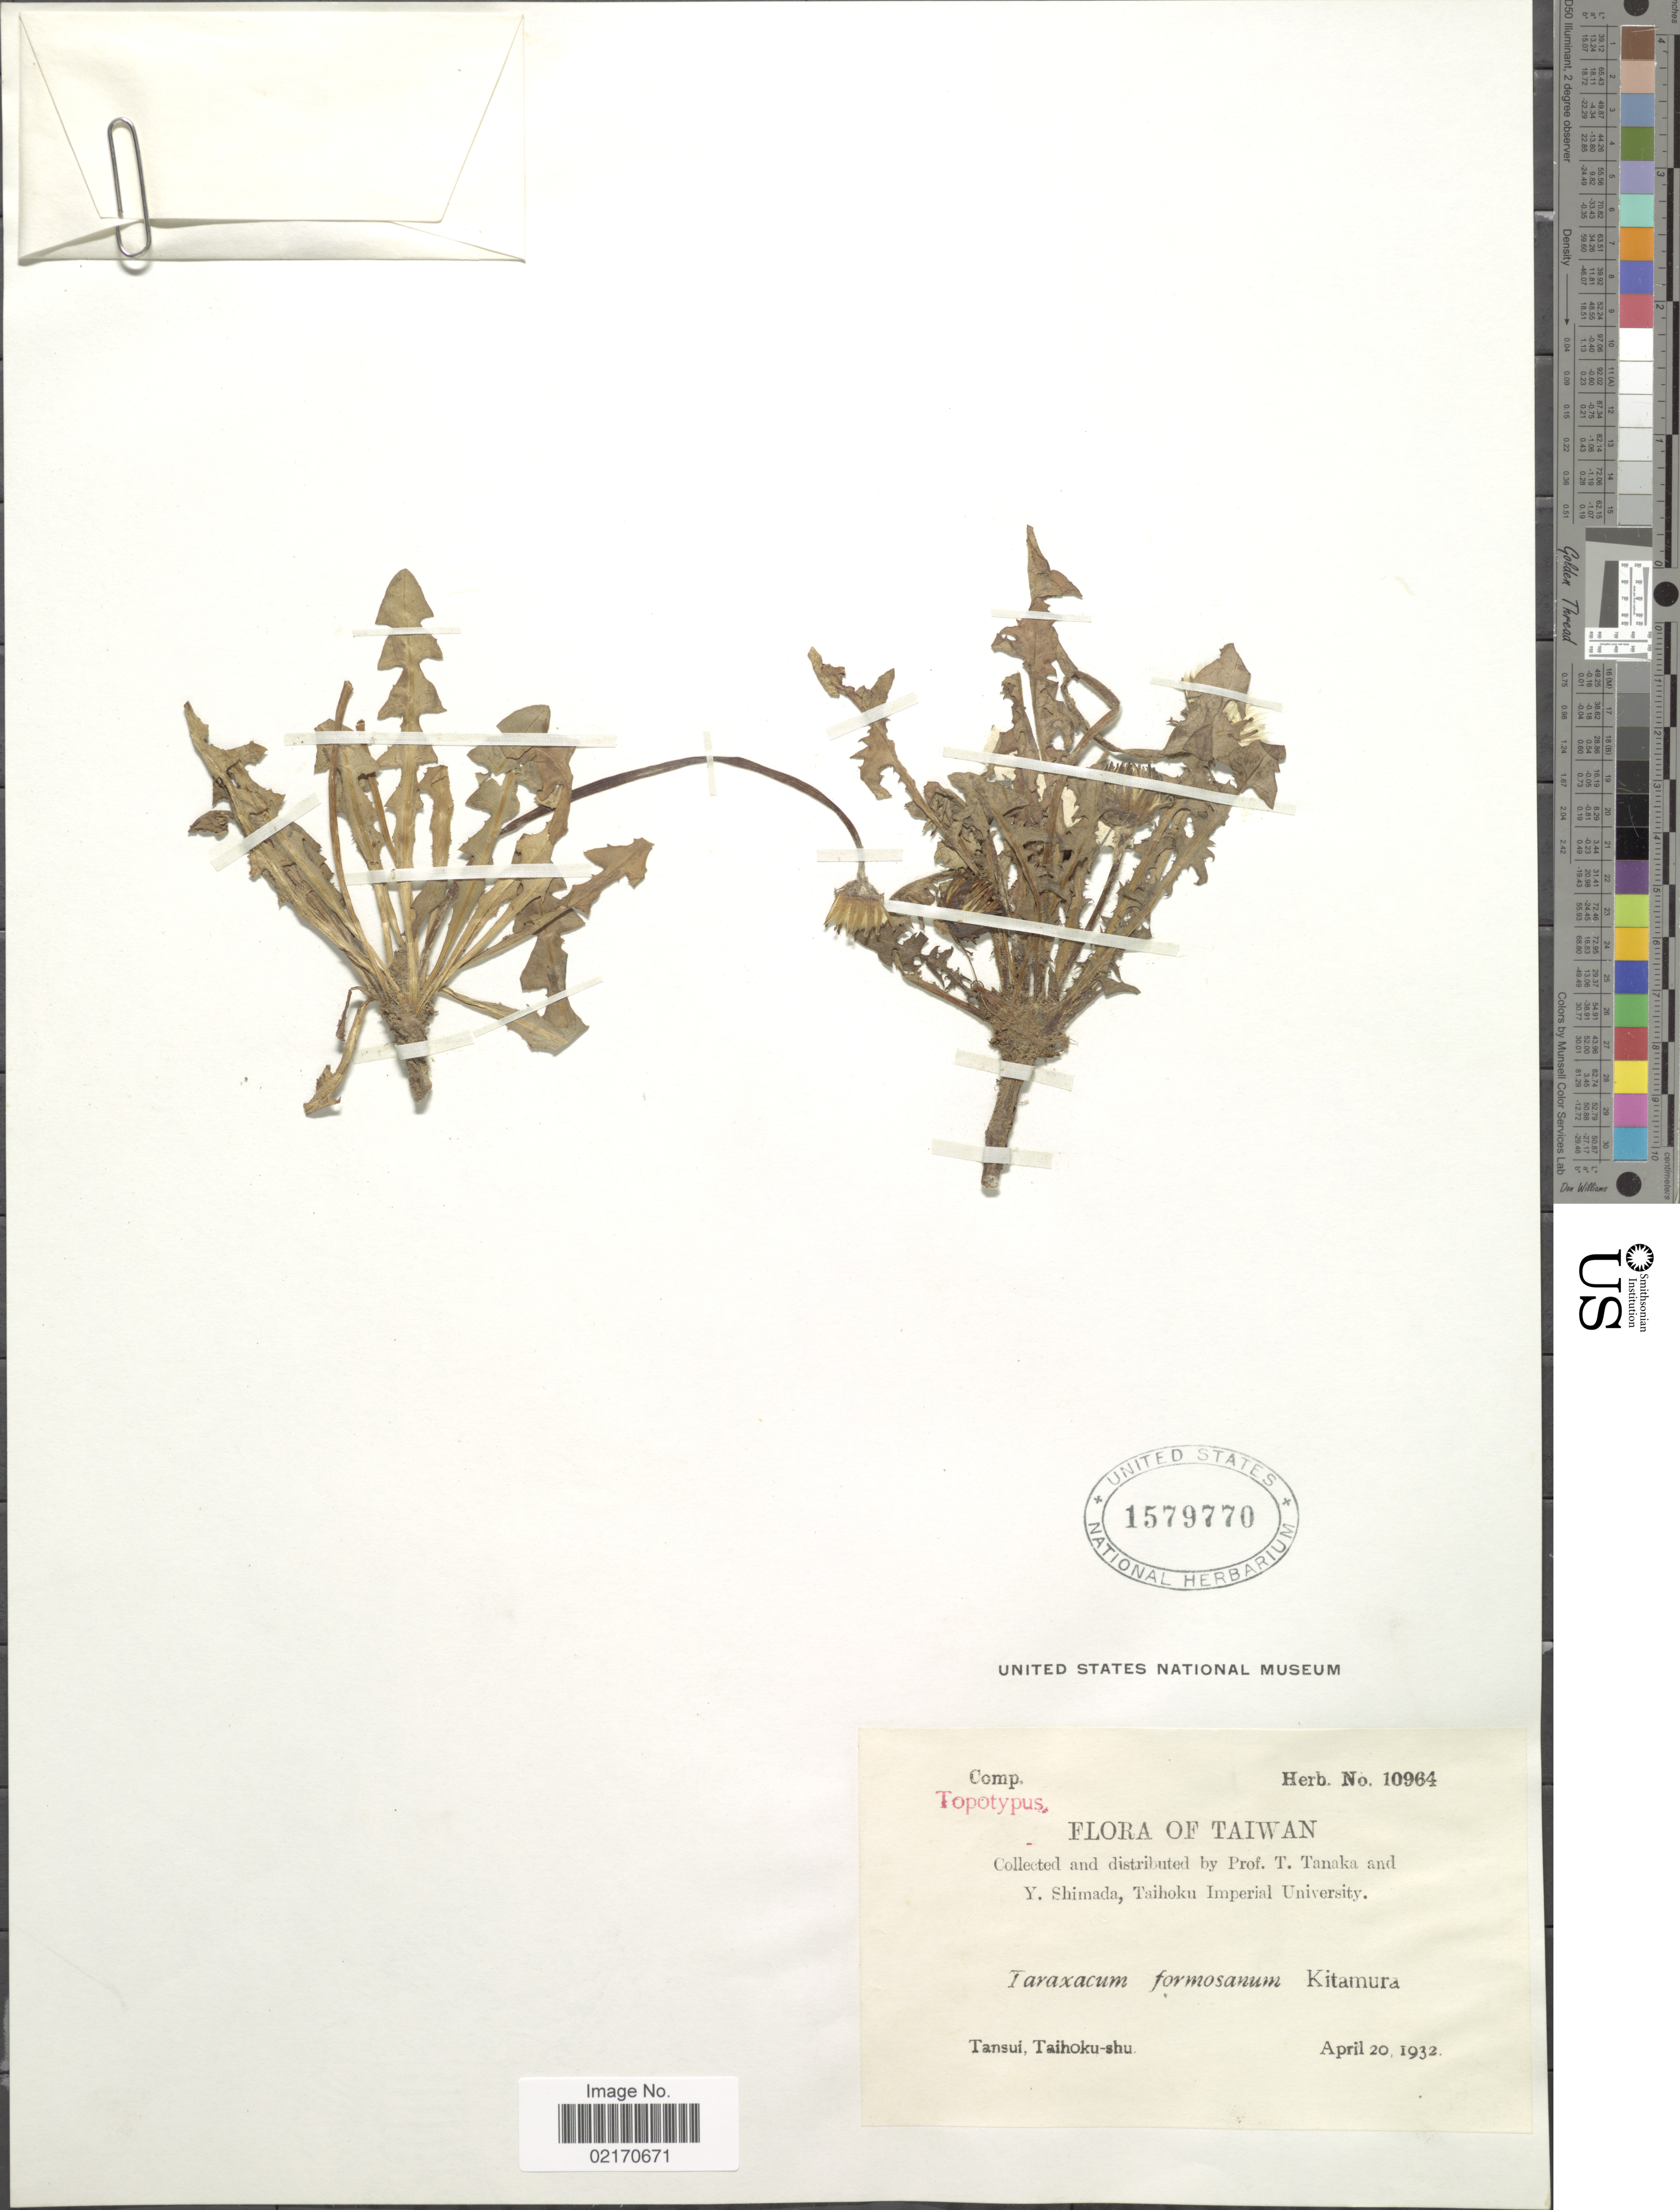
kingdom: Plantae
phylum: Tracheophyta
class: Magnoliopsida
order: Asterales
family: Asteraceae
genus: Taraxacum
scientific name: Taraxacum formosanum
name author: Kitam.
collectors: T. Tanaka & Y. Shimada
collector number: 10964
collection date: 1932-04-20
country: Taiwan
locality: Tansui, Taihoku-shu.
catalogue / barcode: US 1579770